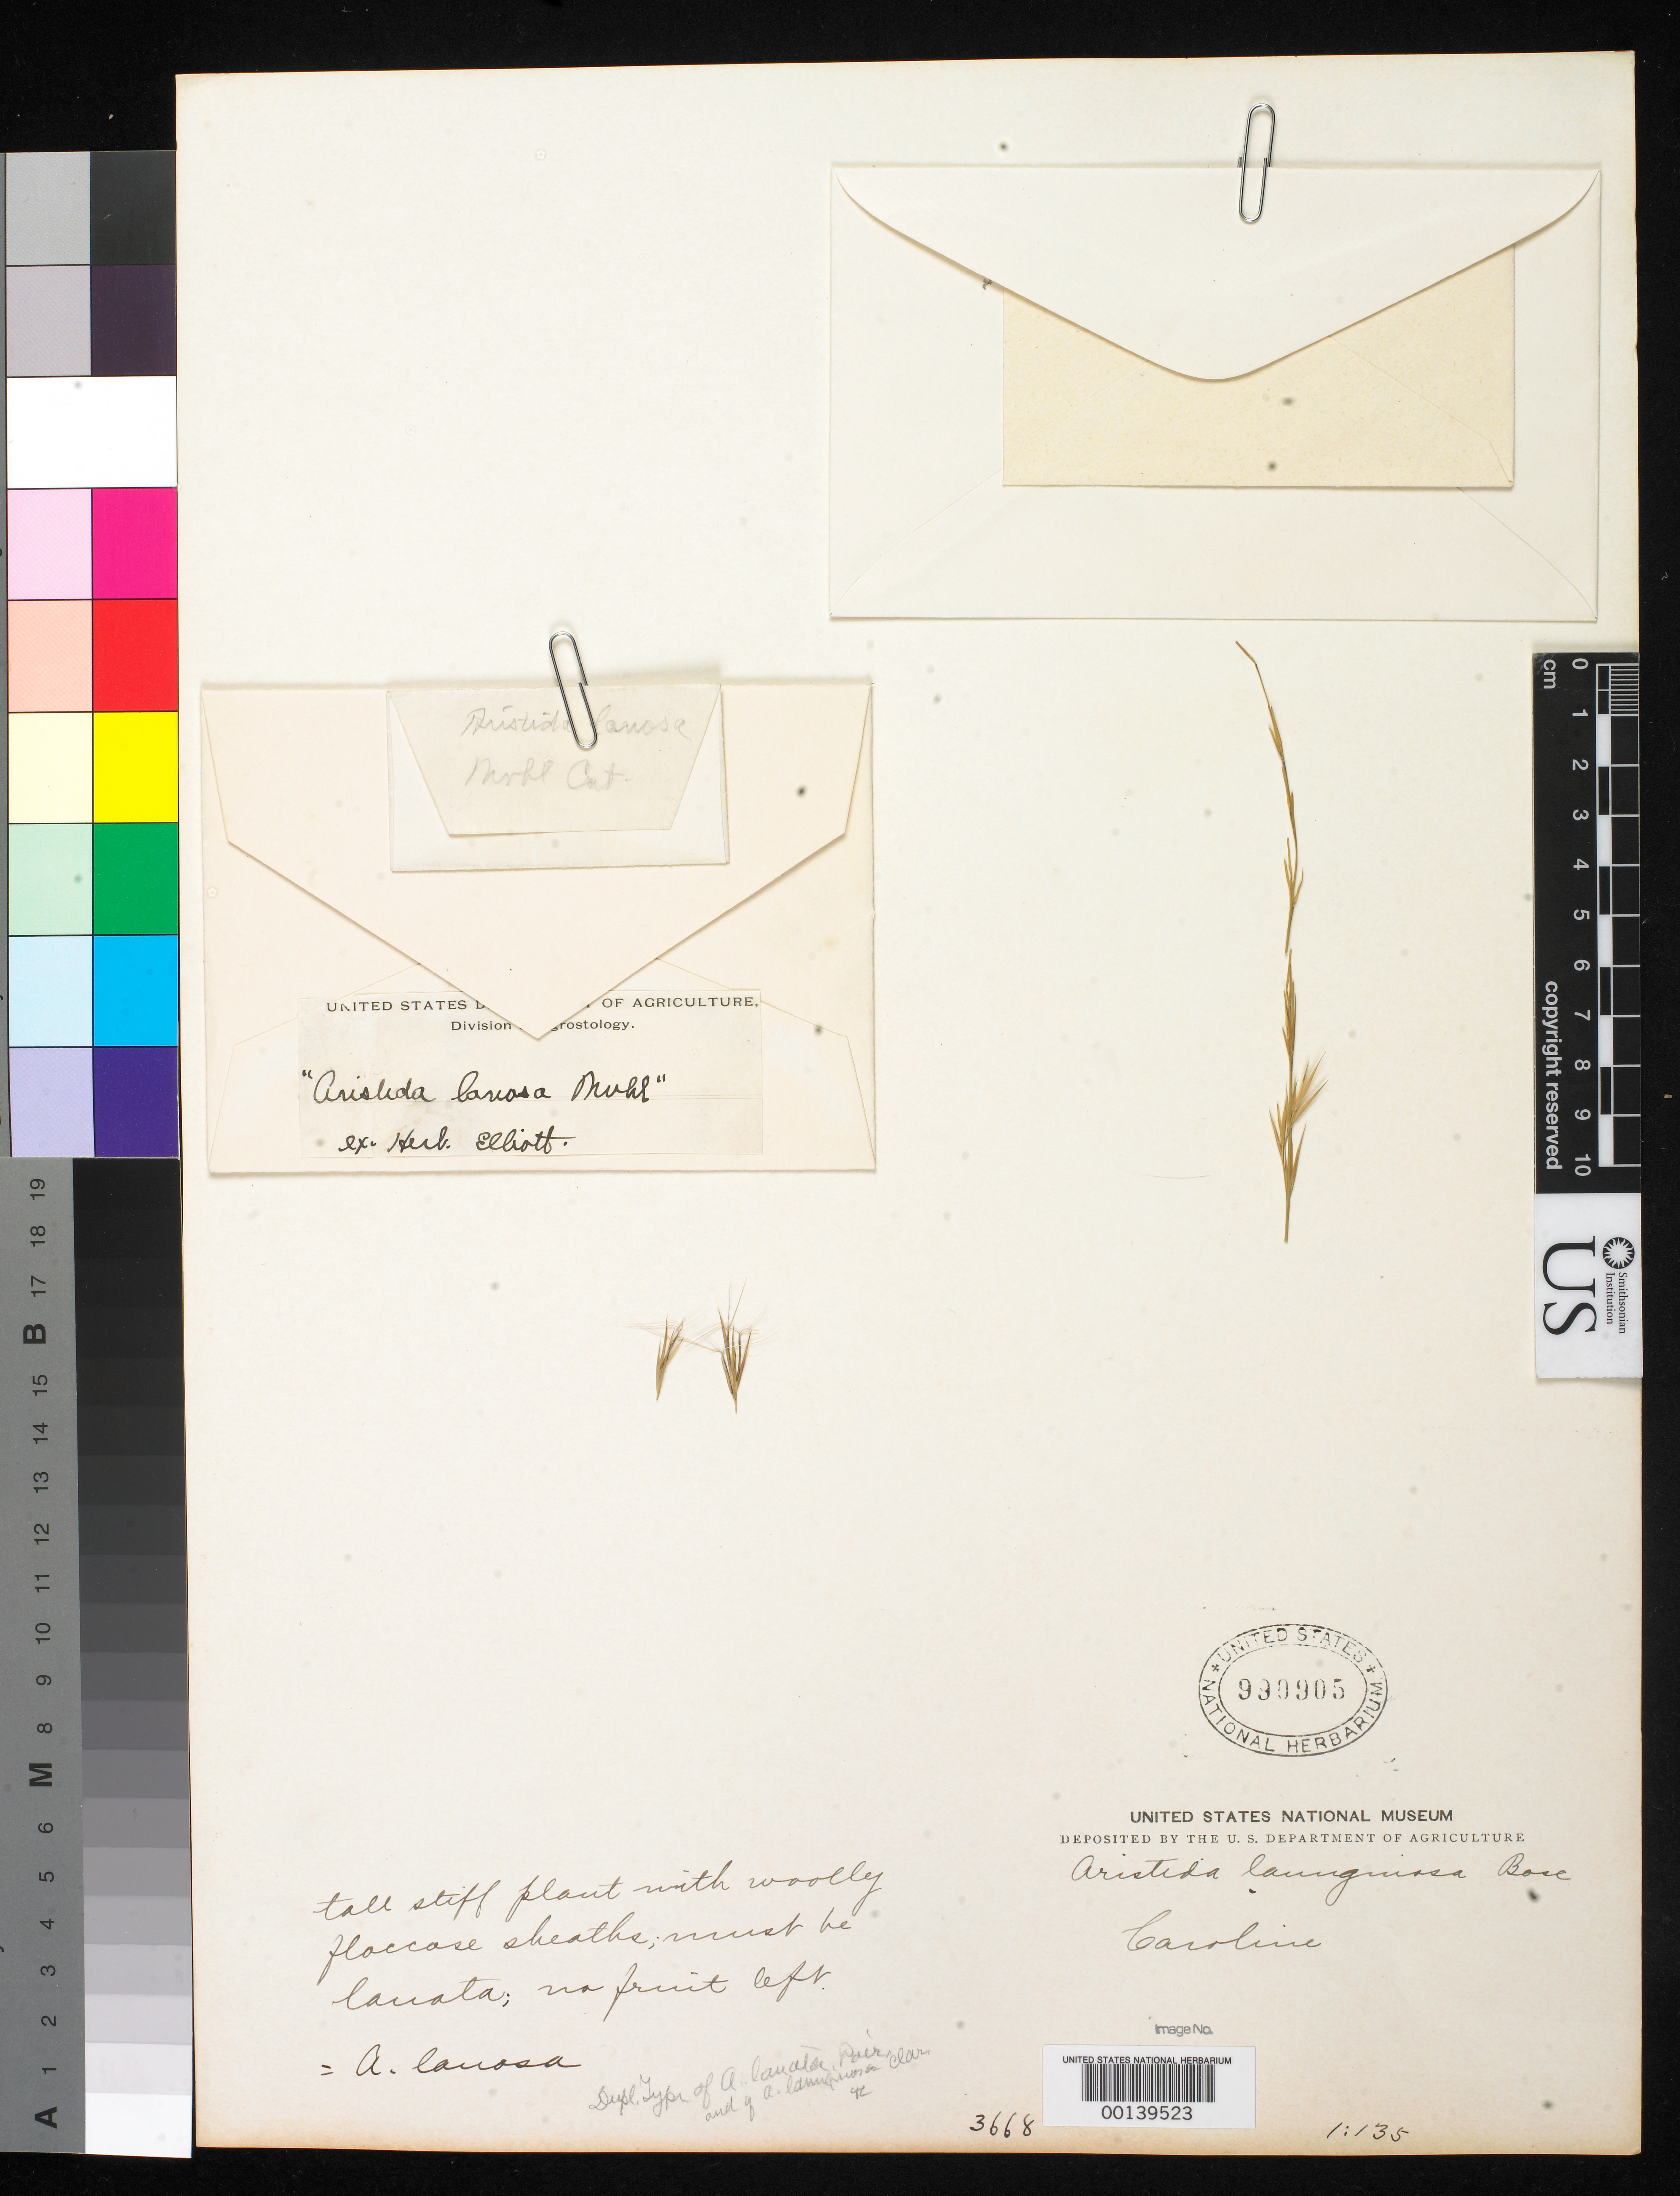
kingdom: Plantae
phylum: Tracheophyta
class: Liliopsida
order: Poales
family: Poaceae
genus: Aristida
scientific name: Aristida lanata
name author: Poir. in Lam.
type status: Type Fragment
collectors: L. A. G. Bosc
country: United States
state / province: North Carolina / South Carolina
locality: "Carolina"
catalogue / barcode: US 990905